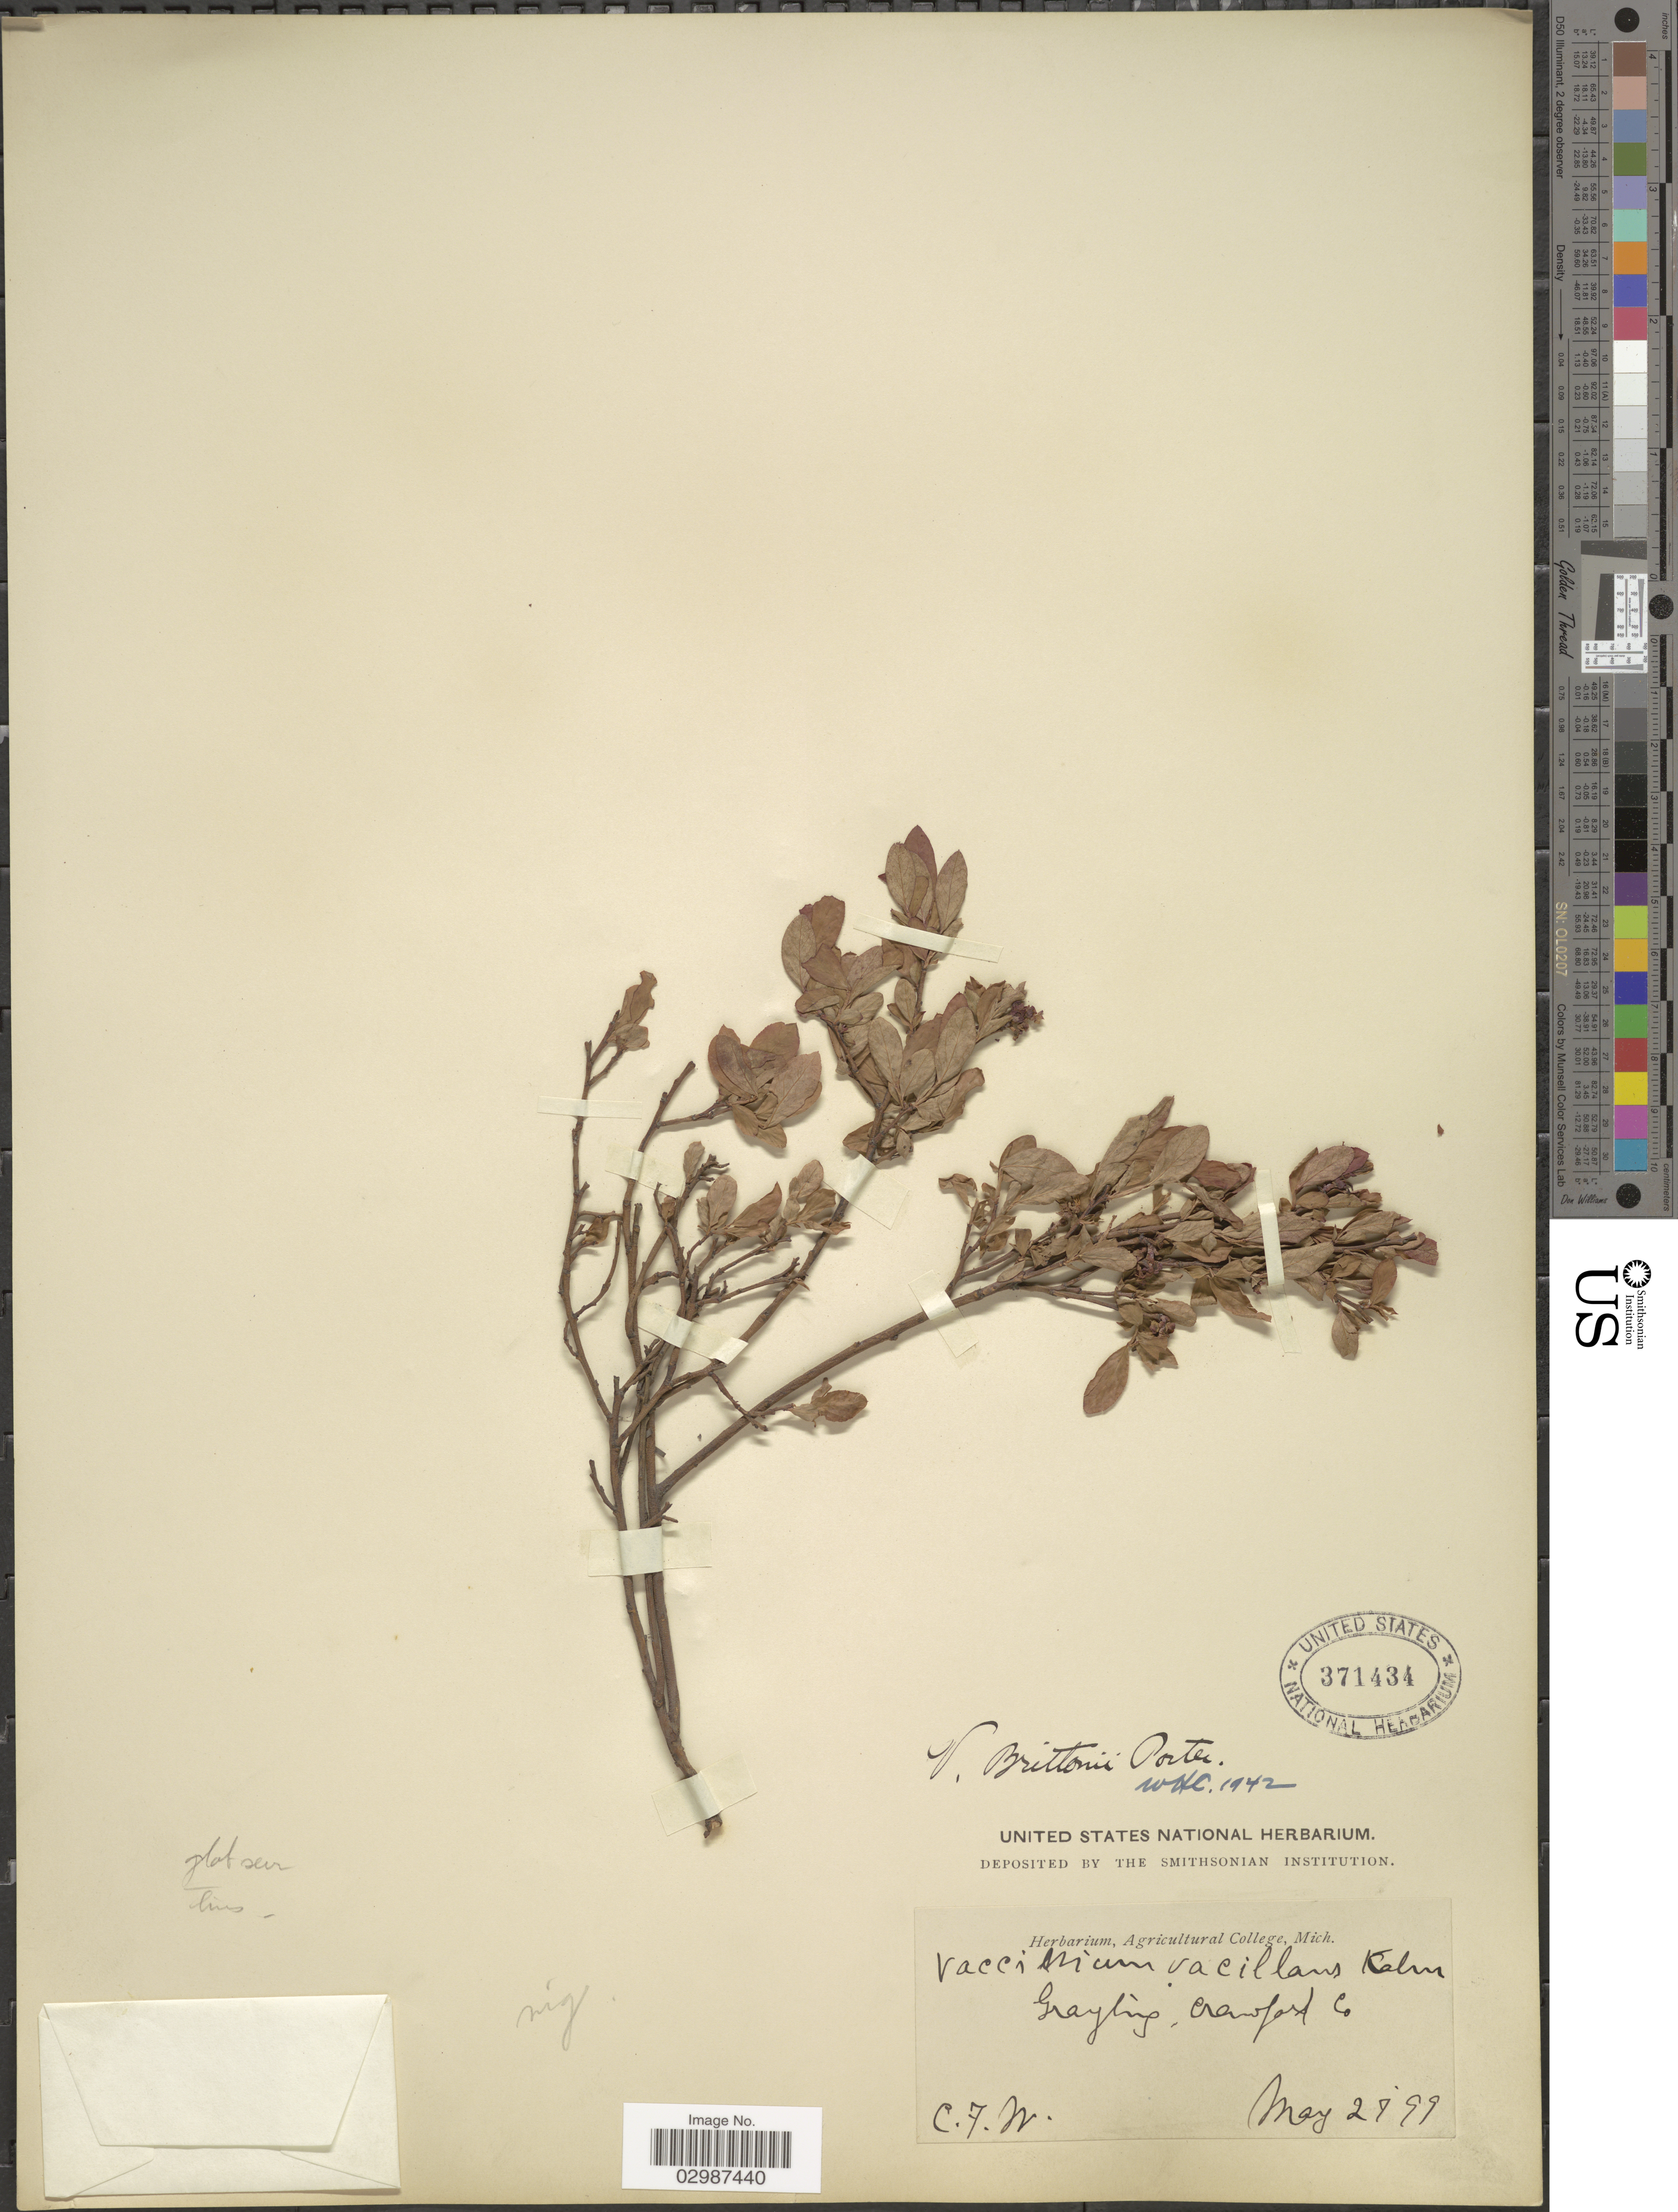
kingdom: Plantae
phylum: Tracheophyta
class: Magnoliopsida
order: Ericales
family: Ericaceae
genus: Vaccinium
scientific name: Vaccinium brittonii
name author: Porter ex E.P. Bicknell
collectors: C. F. W.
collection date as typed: Transcribed d/m/y: 27/5/99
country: United States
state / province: Michigan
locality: Grayling, Crawford Co.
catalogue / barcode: US 371434